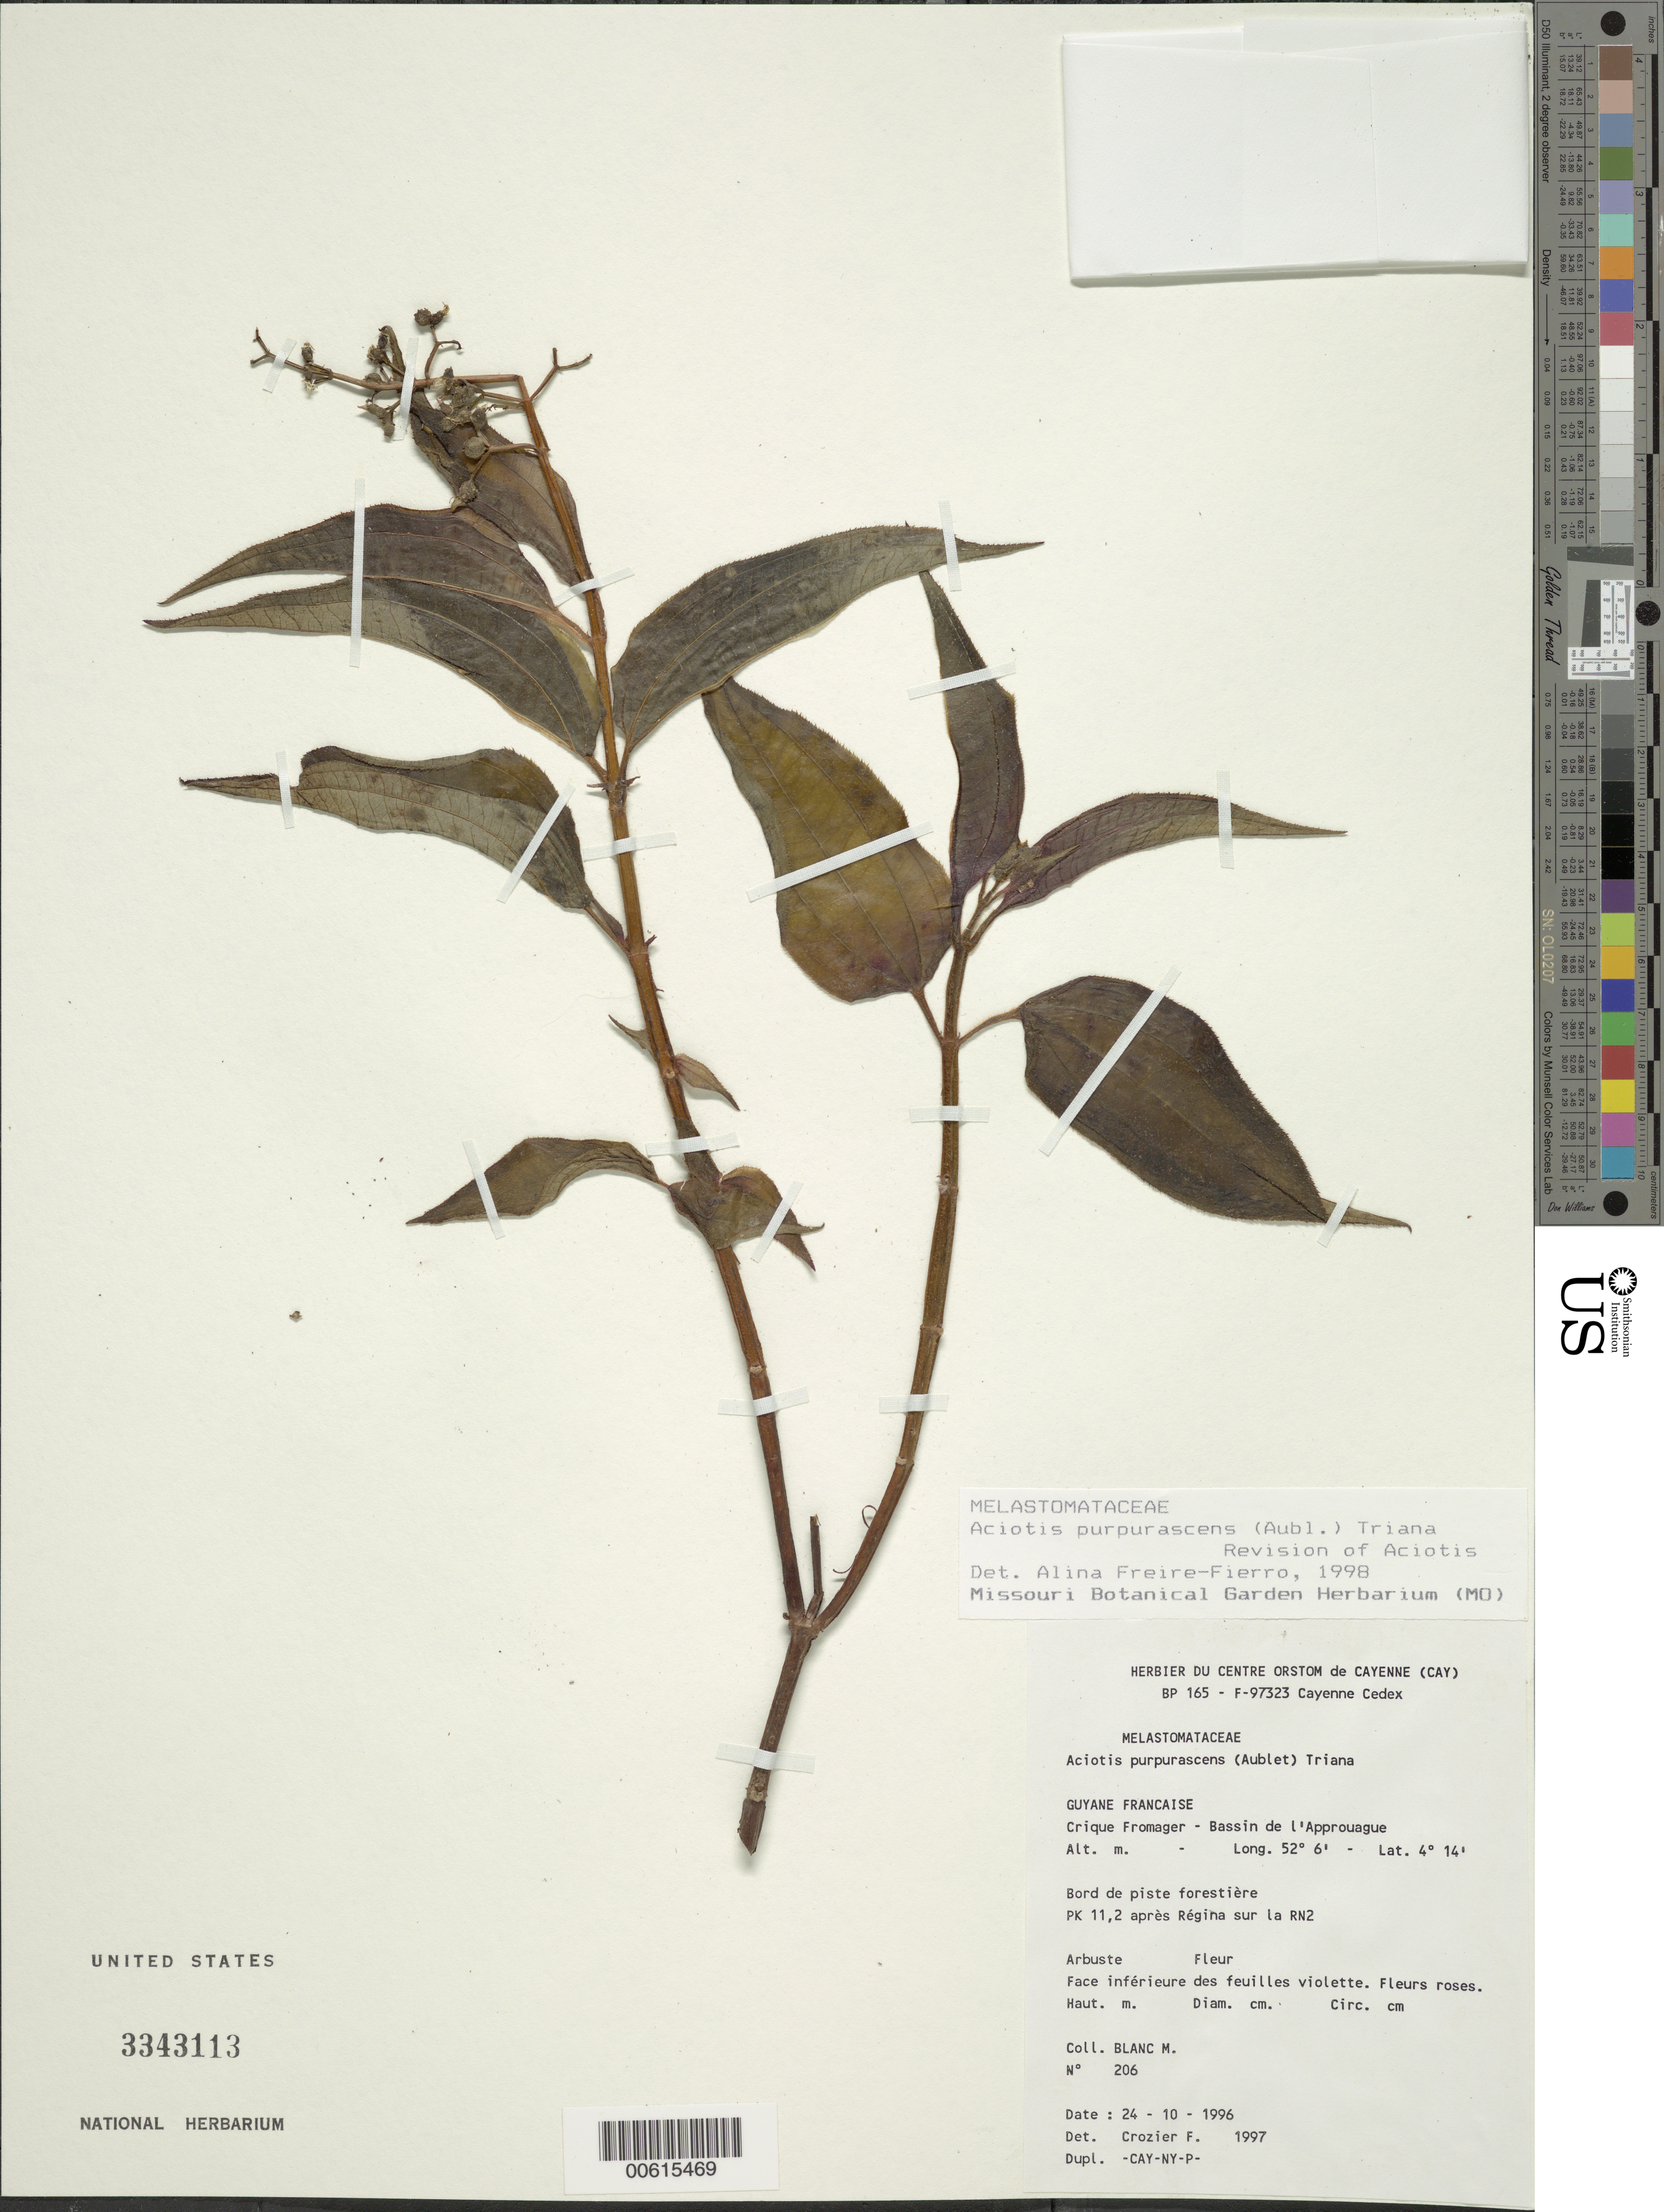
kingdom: Plantae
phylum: Tracheophyta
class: Magnoliopsida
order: Myrtales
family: Melastomataceae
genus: Aciotis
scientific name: Aciotis purpurascens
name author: (Aubl.) Triana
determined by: Freire-Fierro, A.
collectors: M. Blanc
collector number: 206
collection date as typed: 24-Oct-96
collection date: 1996-10-24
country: French Guiana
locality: Crique Fromager, basse crique Courouaïe (affl. basse Approuague), PK 11.2 apres Régina sur la RN2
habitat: Borde de pise foresteiere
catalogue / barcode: US 3343113